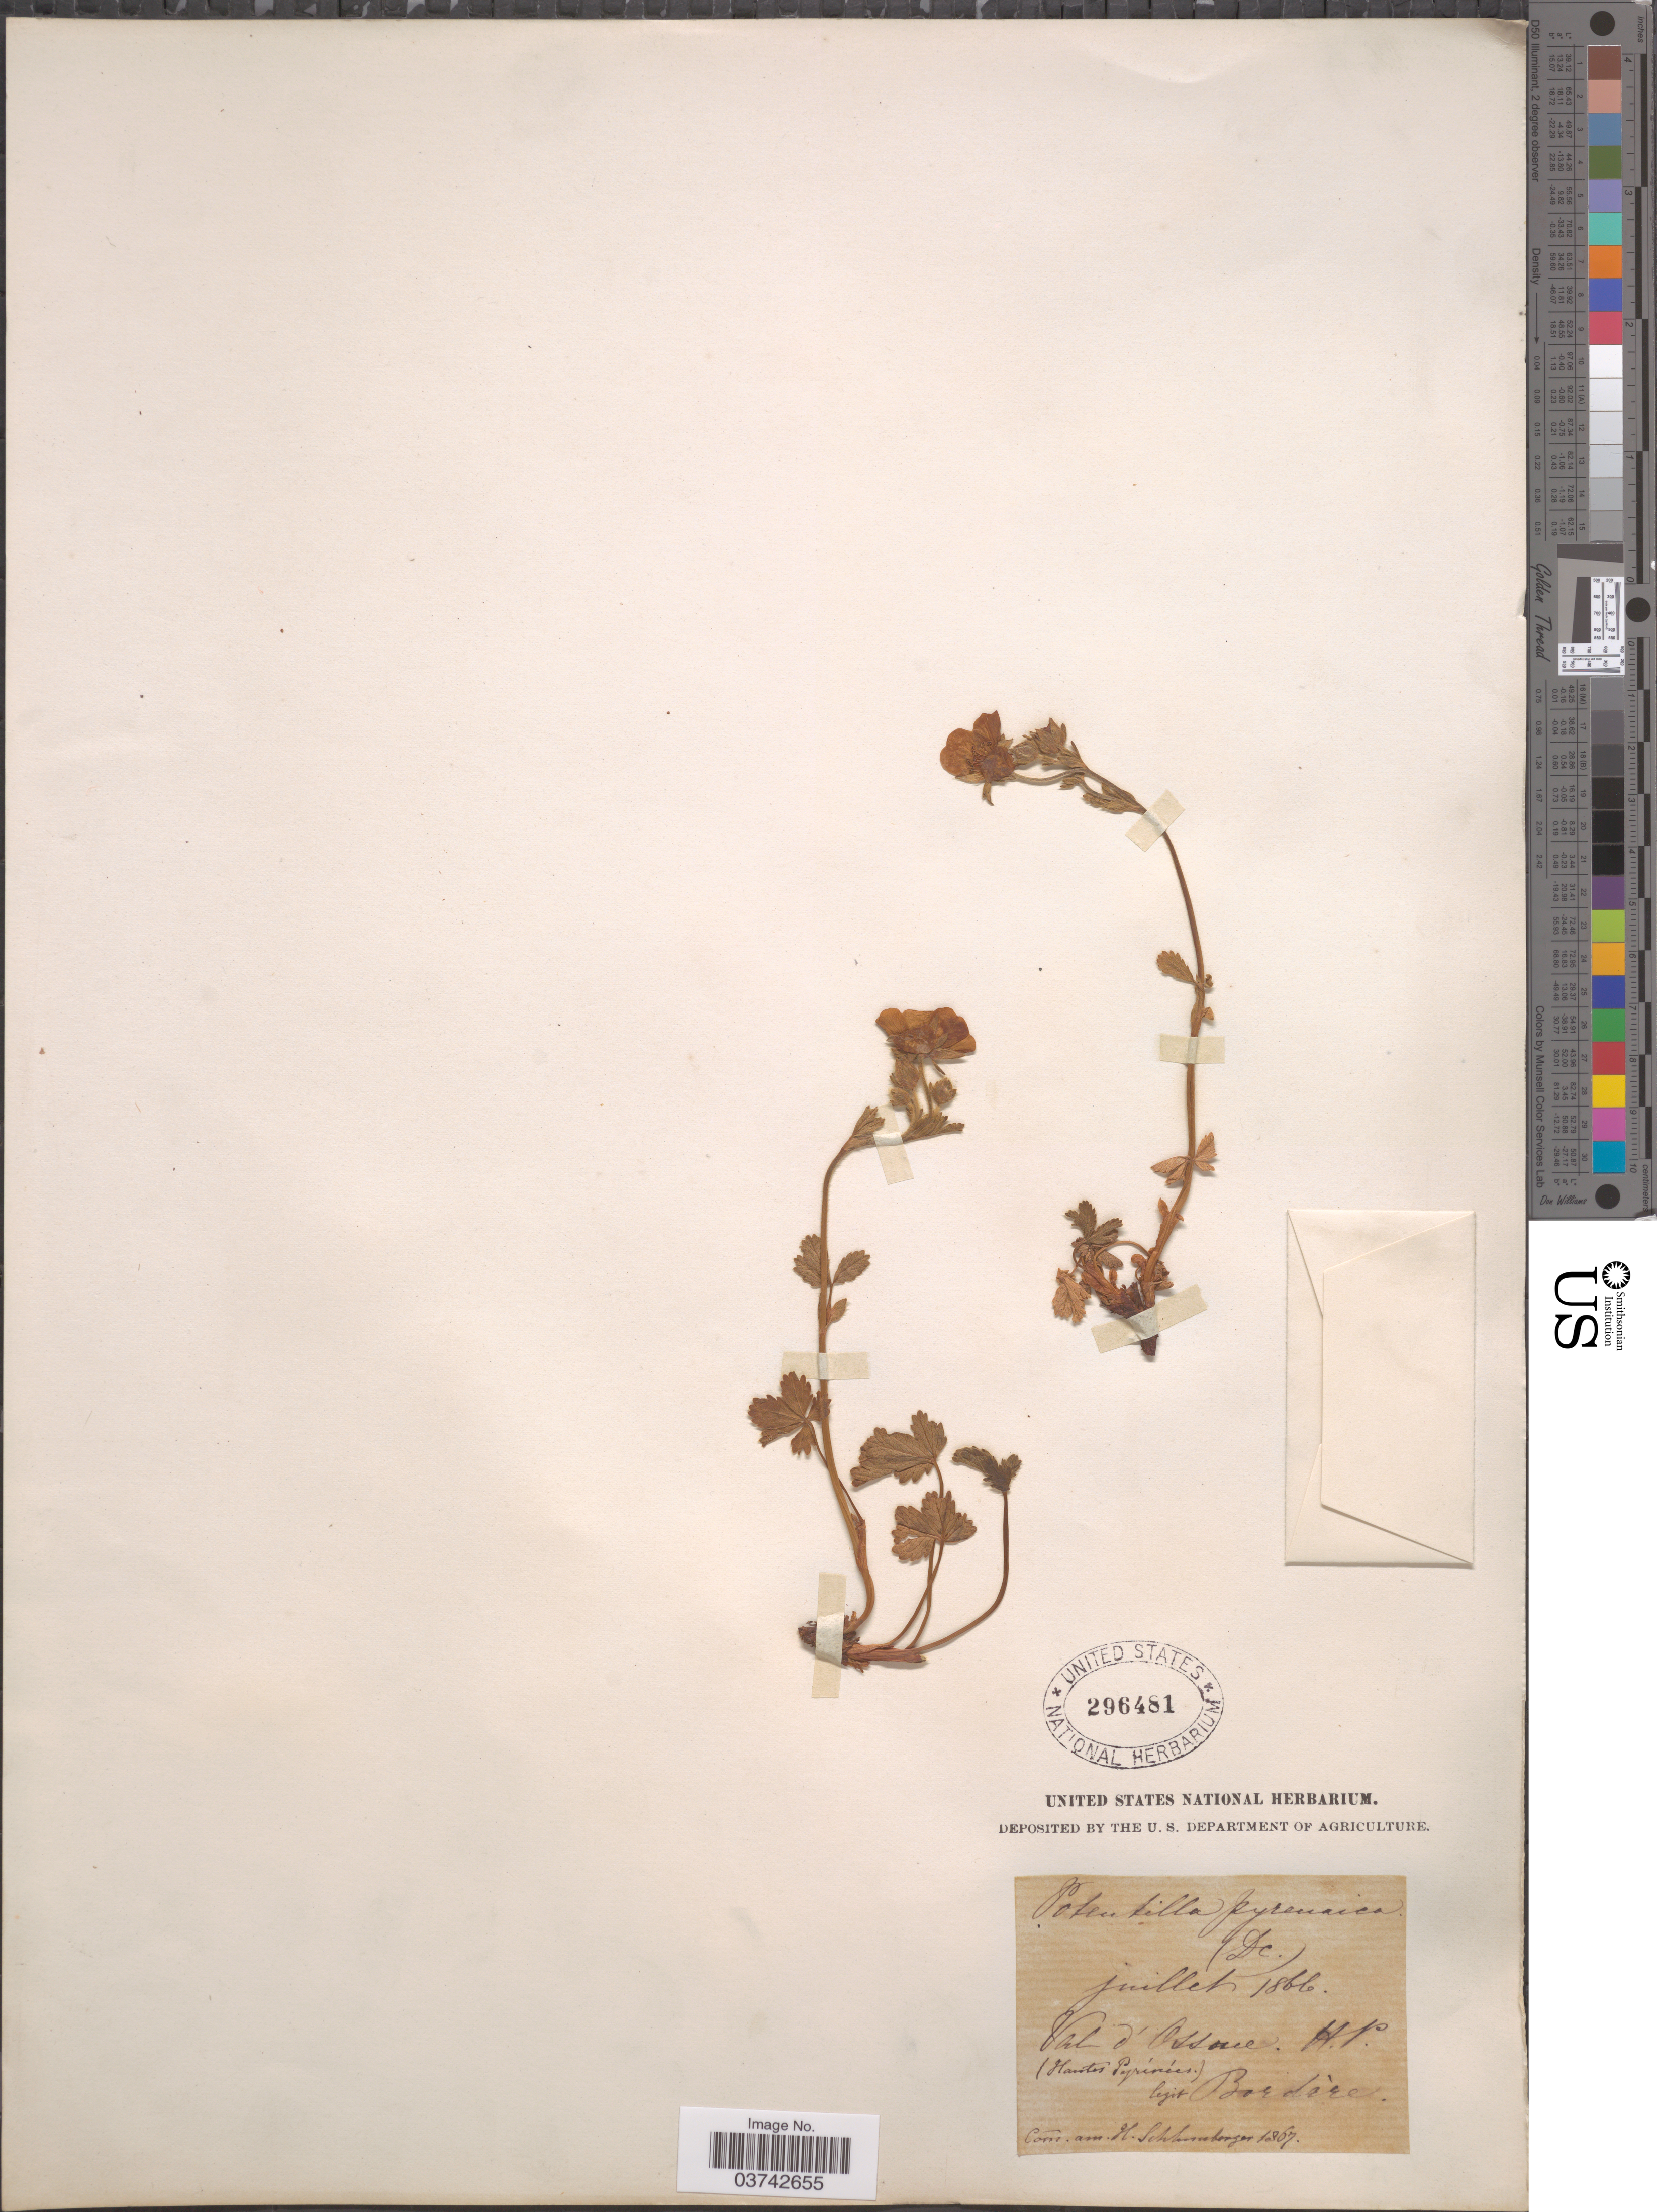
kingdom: Plantae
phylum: Tracheophyta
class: Magnoliopsida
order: Rosales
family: Rosaceae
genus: Potentilla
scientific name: Potentilla pyrenaica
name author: Ramond ex DC.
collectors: -. Bordère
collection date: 1866-07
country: France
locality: Val d' Ossoue. H.P. (Hautes Pyrénées).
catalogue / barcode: US 296481